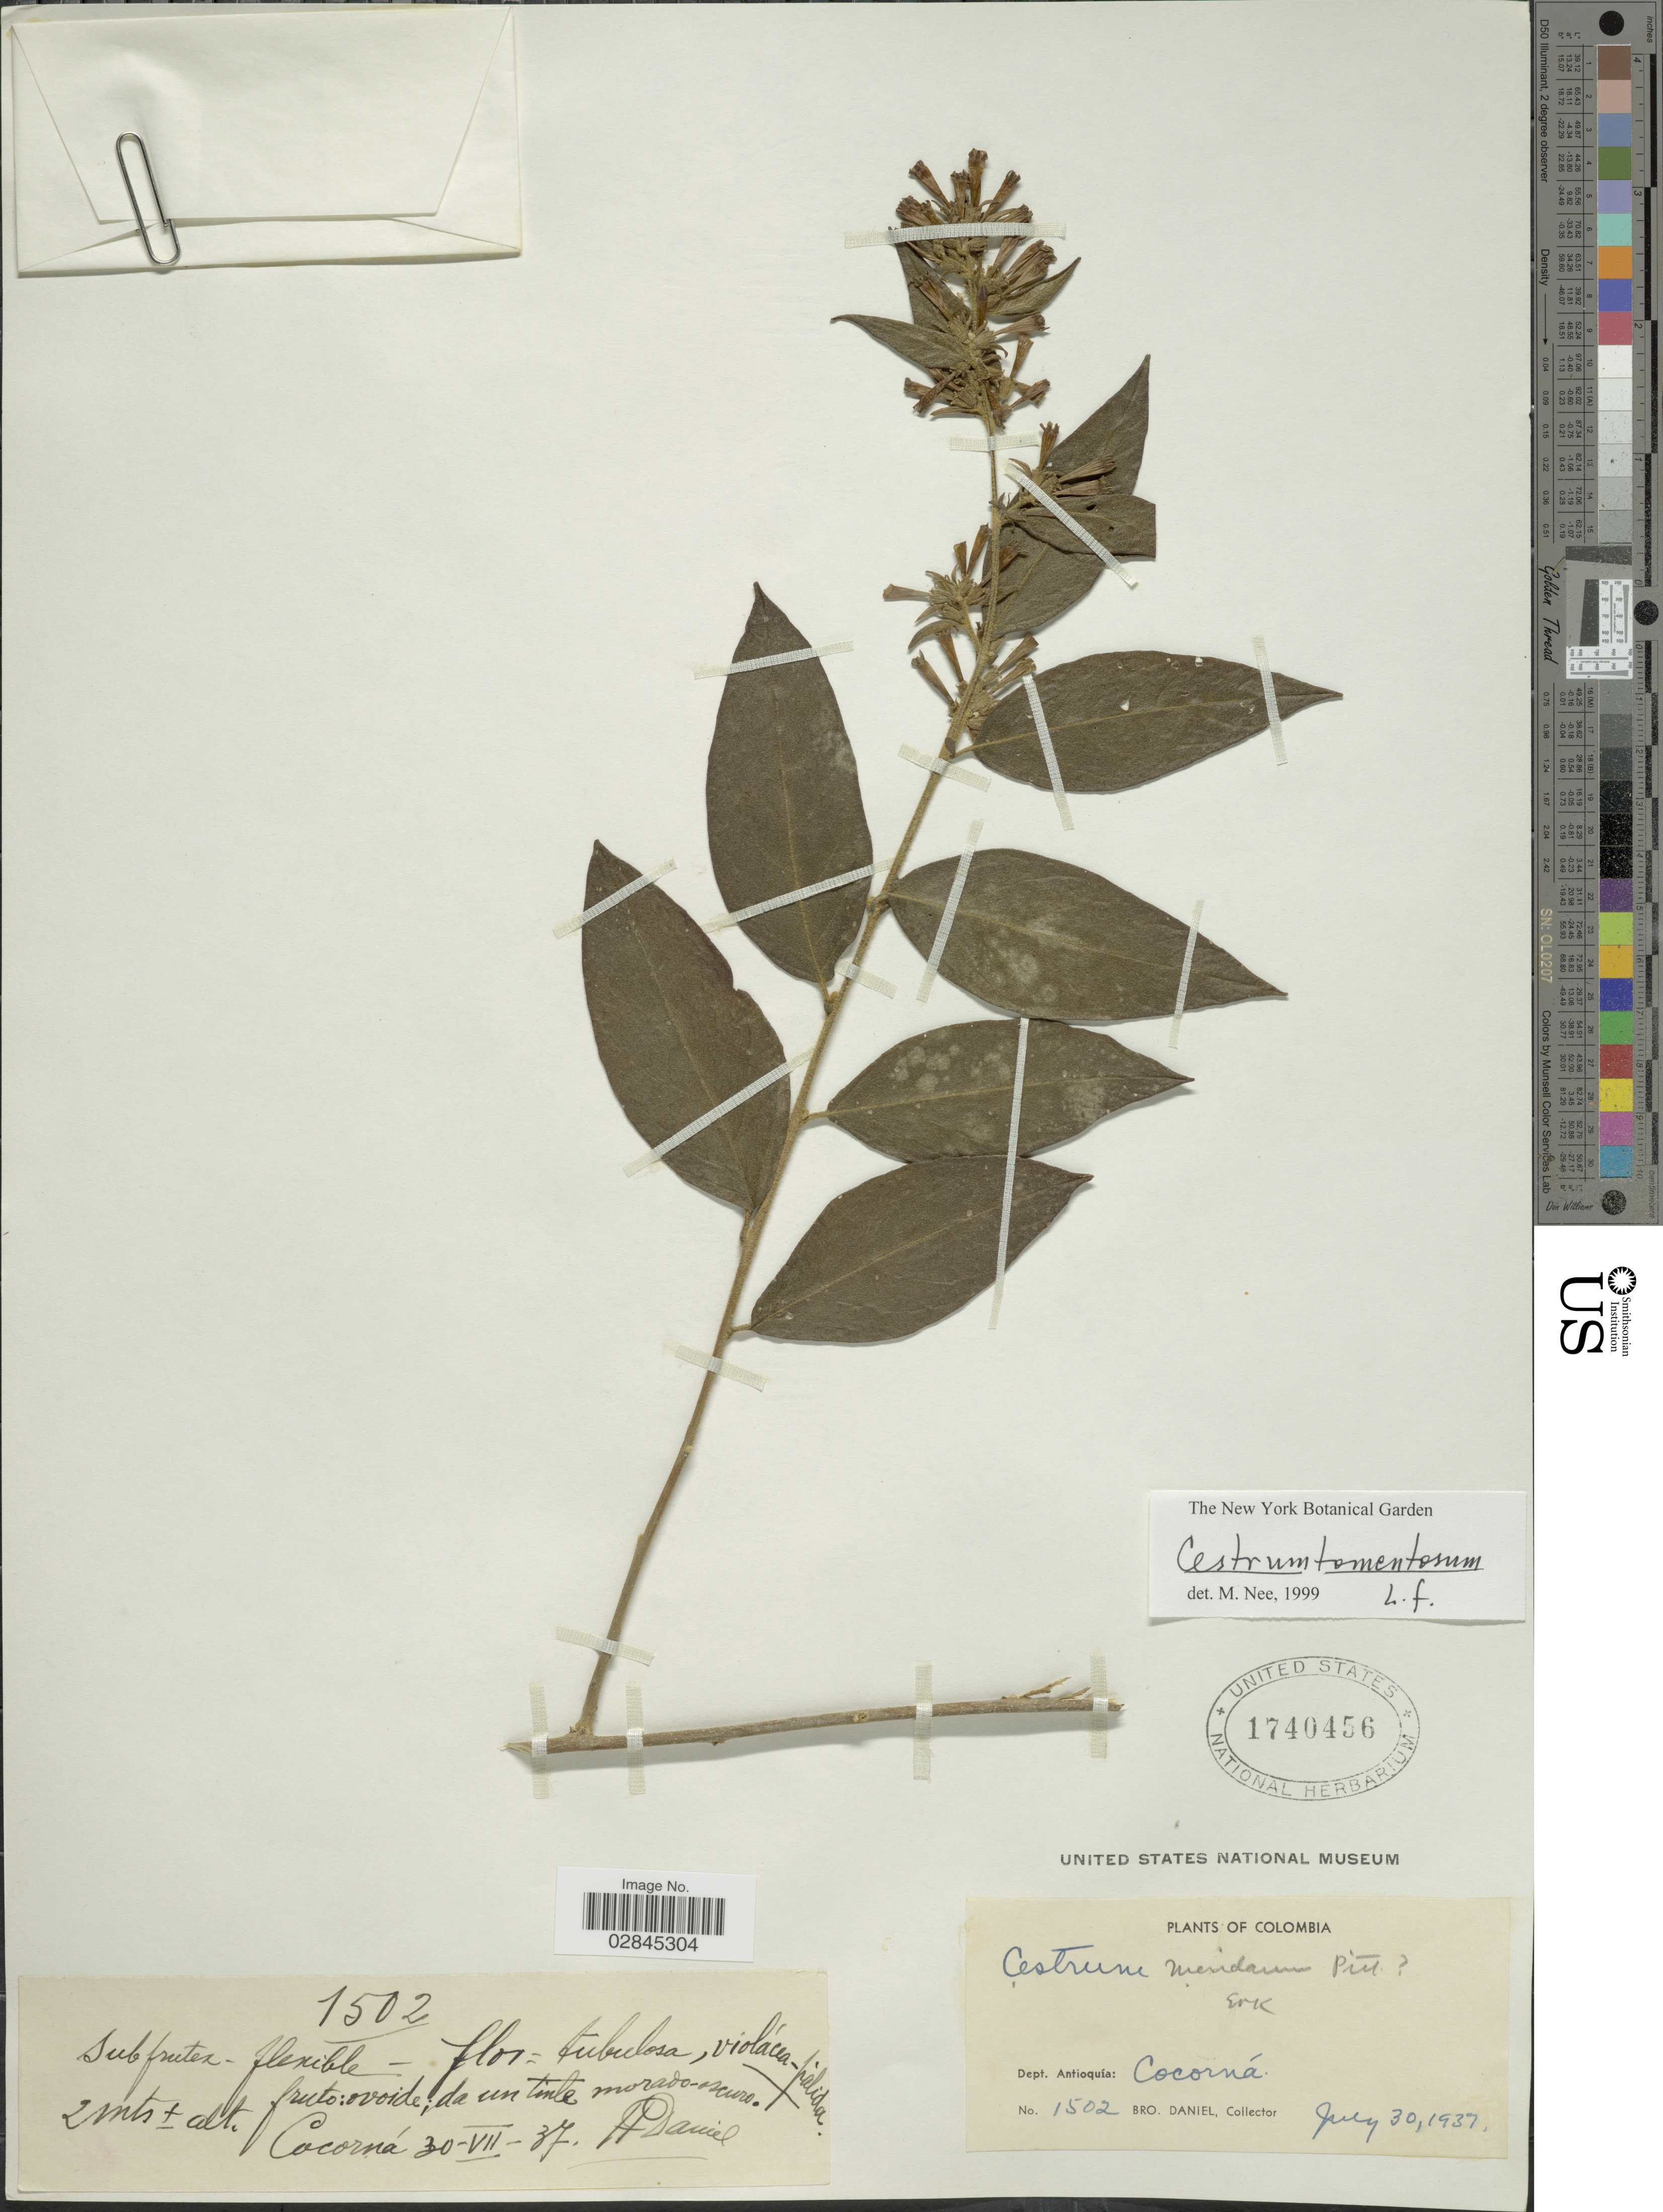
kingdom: Plantae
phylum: Tracheophyta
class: Magnoliopsida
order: Solanales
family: Solanaceae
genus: Cestrum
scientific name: Cestrum tomentosum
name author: L. f.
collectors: Bro. Daniel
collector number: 1502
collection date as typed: Transcribed d/m/y: 30/7/37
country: Colombia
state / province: Antioquia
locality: Dept. Antioquía: Cocorná.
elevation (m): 2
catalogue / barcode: US 1740456